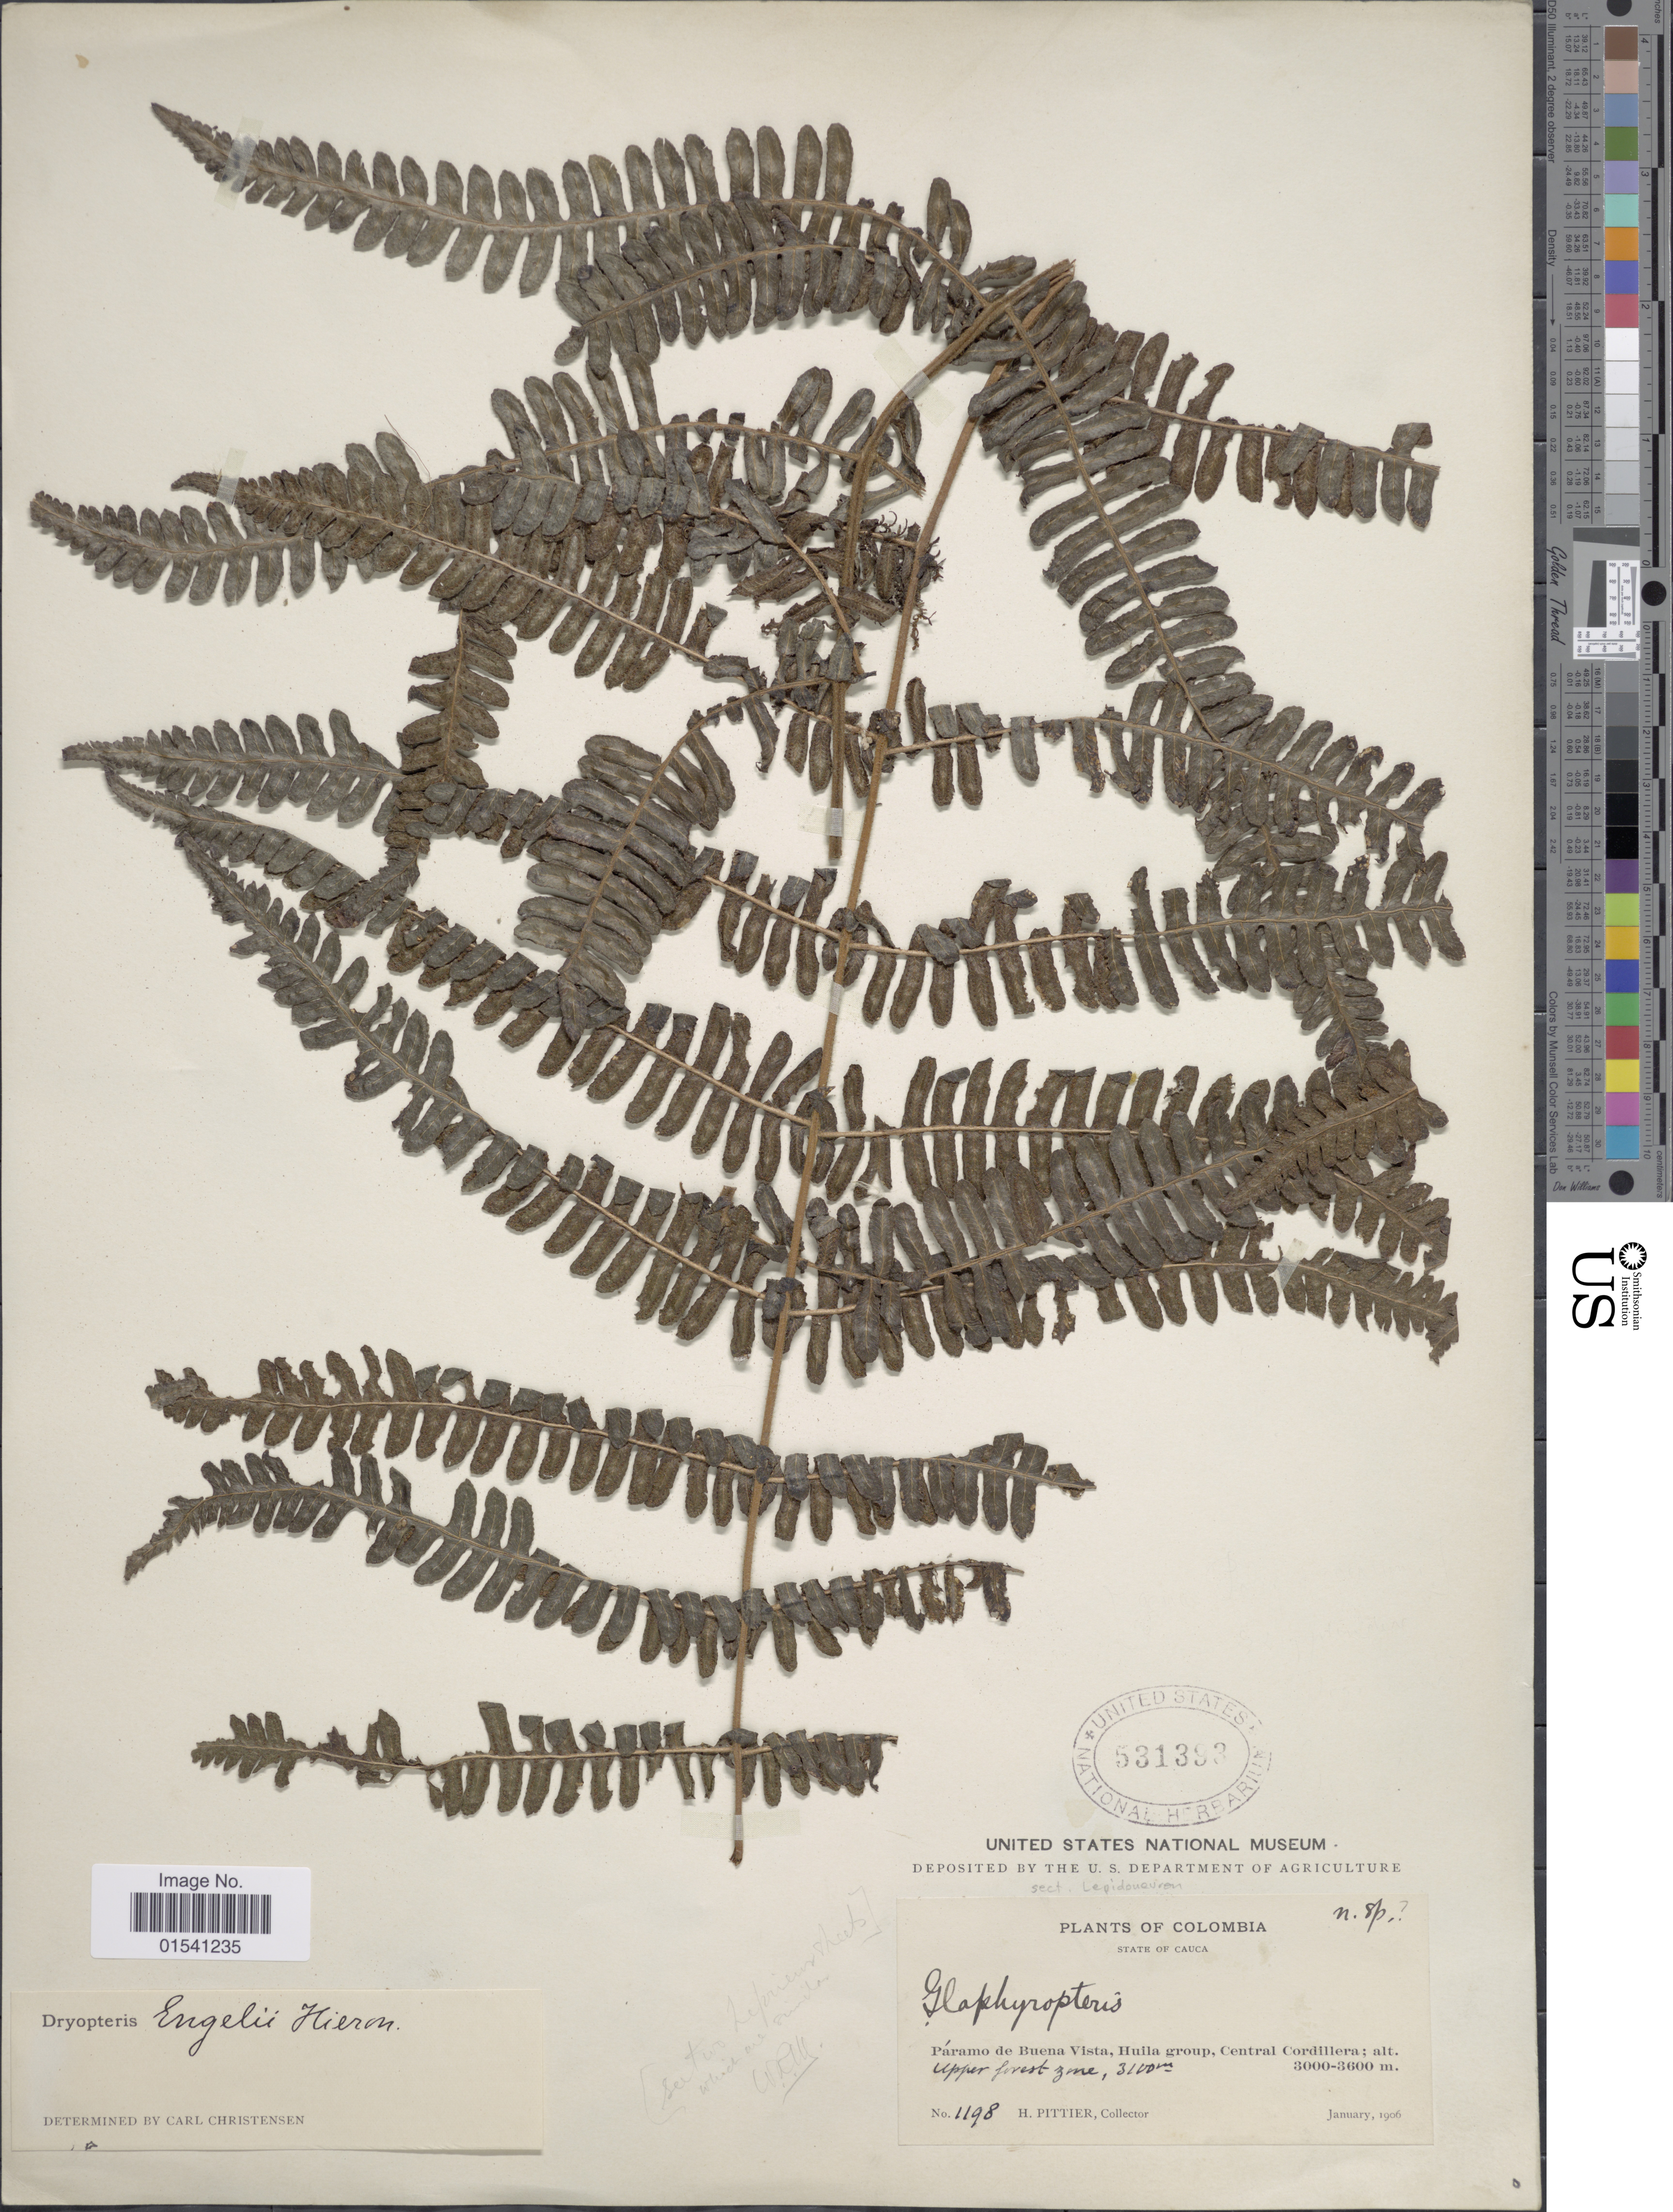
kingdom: Plantae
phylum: Tracheophyta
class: Polypodiopsida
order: Polypodiales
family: Thelypteridaceae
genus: Amauropelta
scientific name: Amauropelta sp.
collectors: H. F. Pittier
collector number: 1198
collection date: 1906-01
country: Colombia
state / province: Cauca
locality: Páramo de Buena Vista, Huila group, Central Cordillera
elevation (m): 3000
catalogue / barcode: US 531393